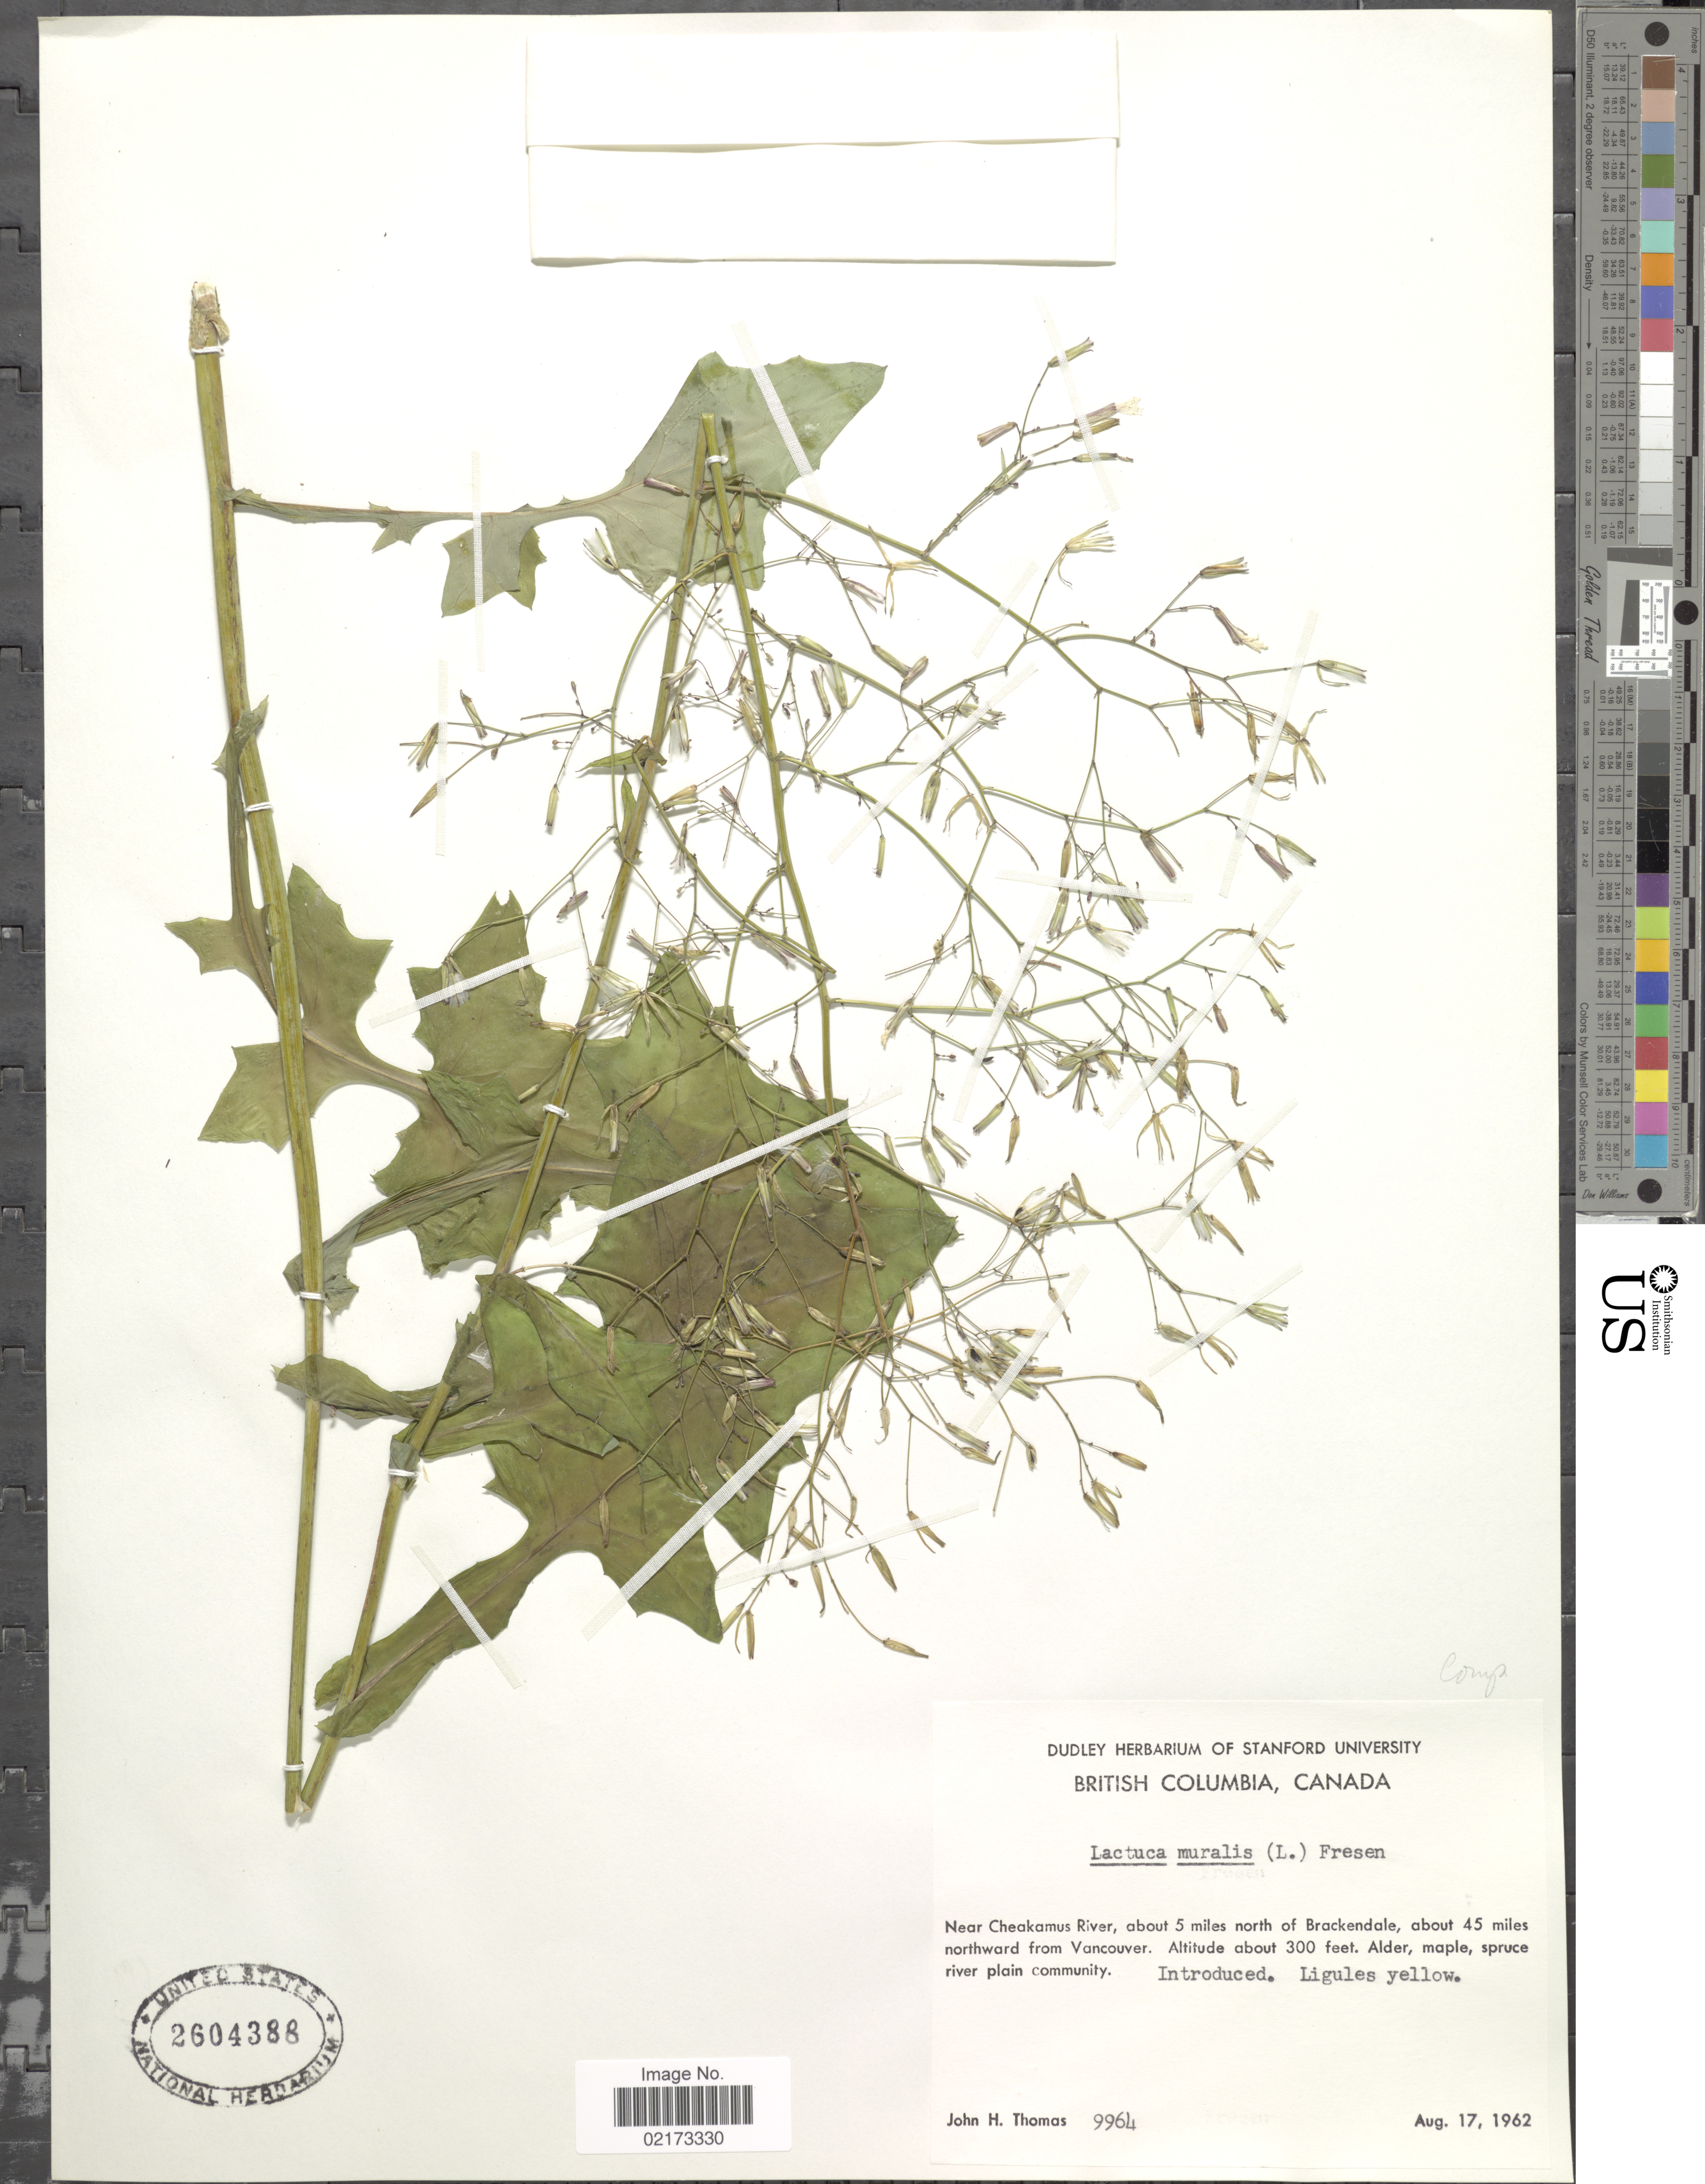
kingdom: Plantae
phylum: Tracheophyta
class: Magnoliopsida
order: Asterales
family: Asteraceae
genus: Lactuca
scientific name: Lactuca muralis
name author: (L.) Gaertn.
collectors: J. H. Thomas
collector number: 9964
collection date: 1962-08-17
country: Canada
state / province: British Columbia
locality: Near Cheakamus River, about 5 miles north of Brackendale, about 45 miles northward from Vancouver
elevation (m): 91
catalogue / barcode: US 2604388